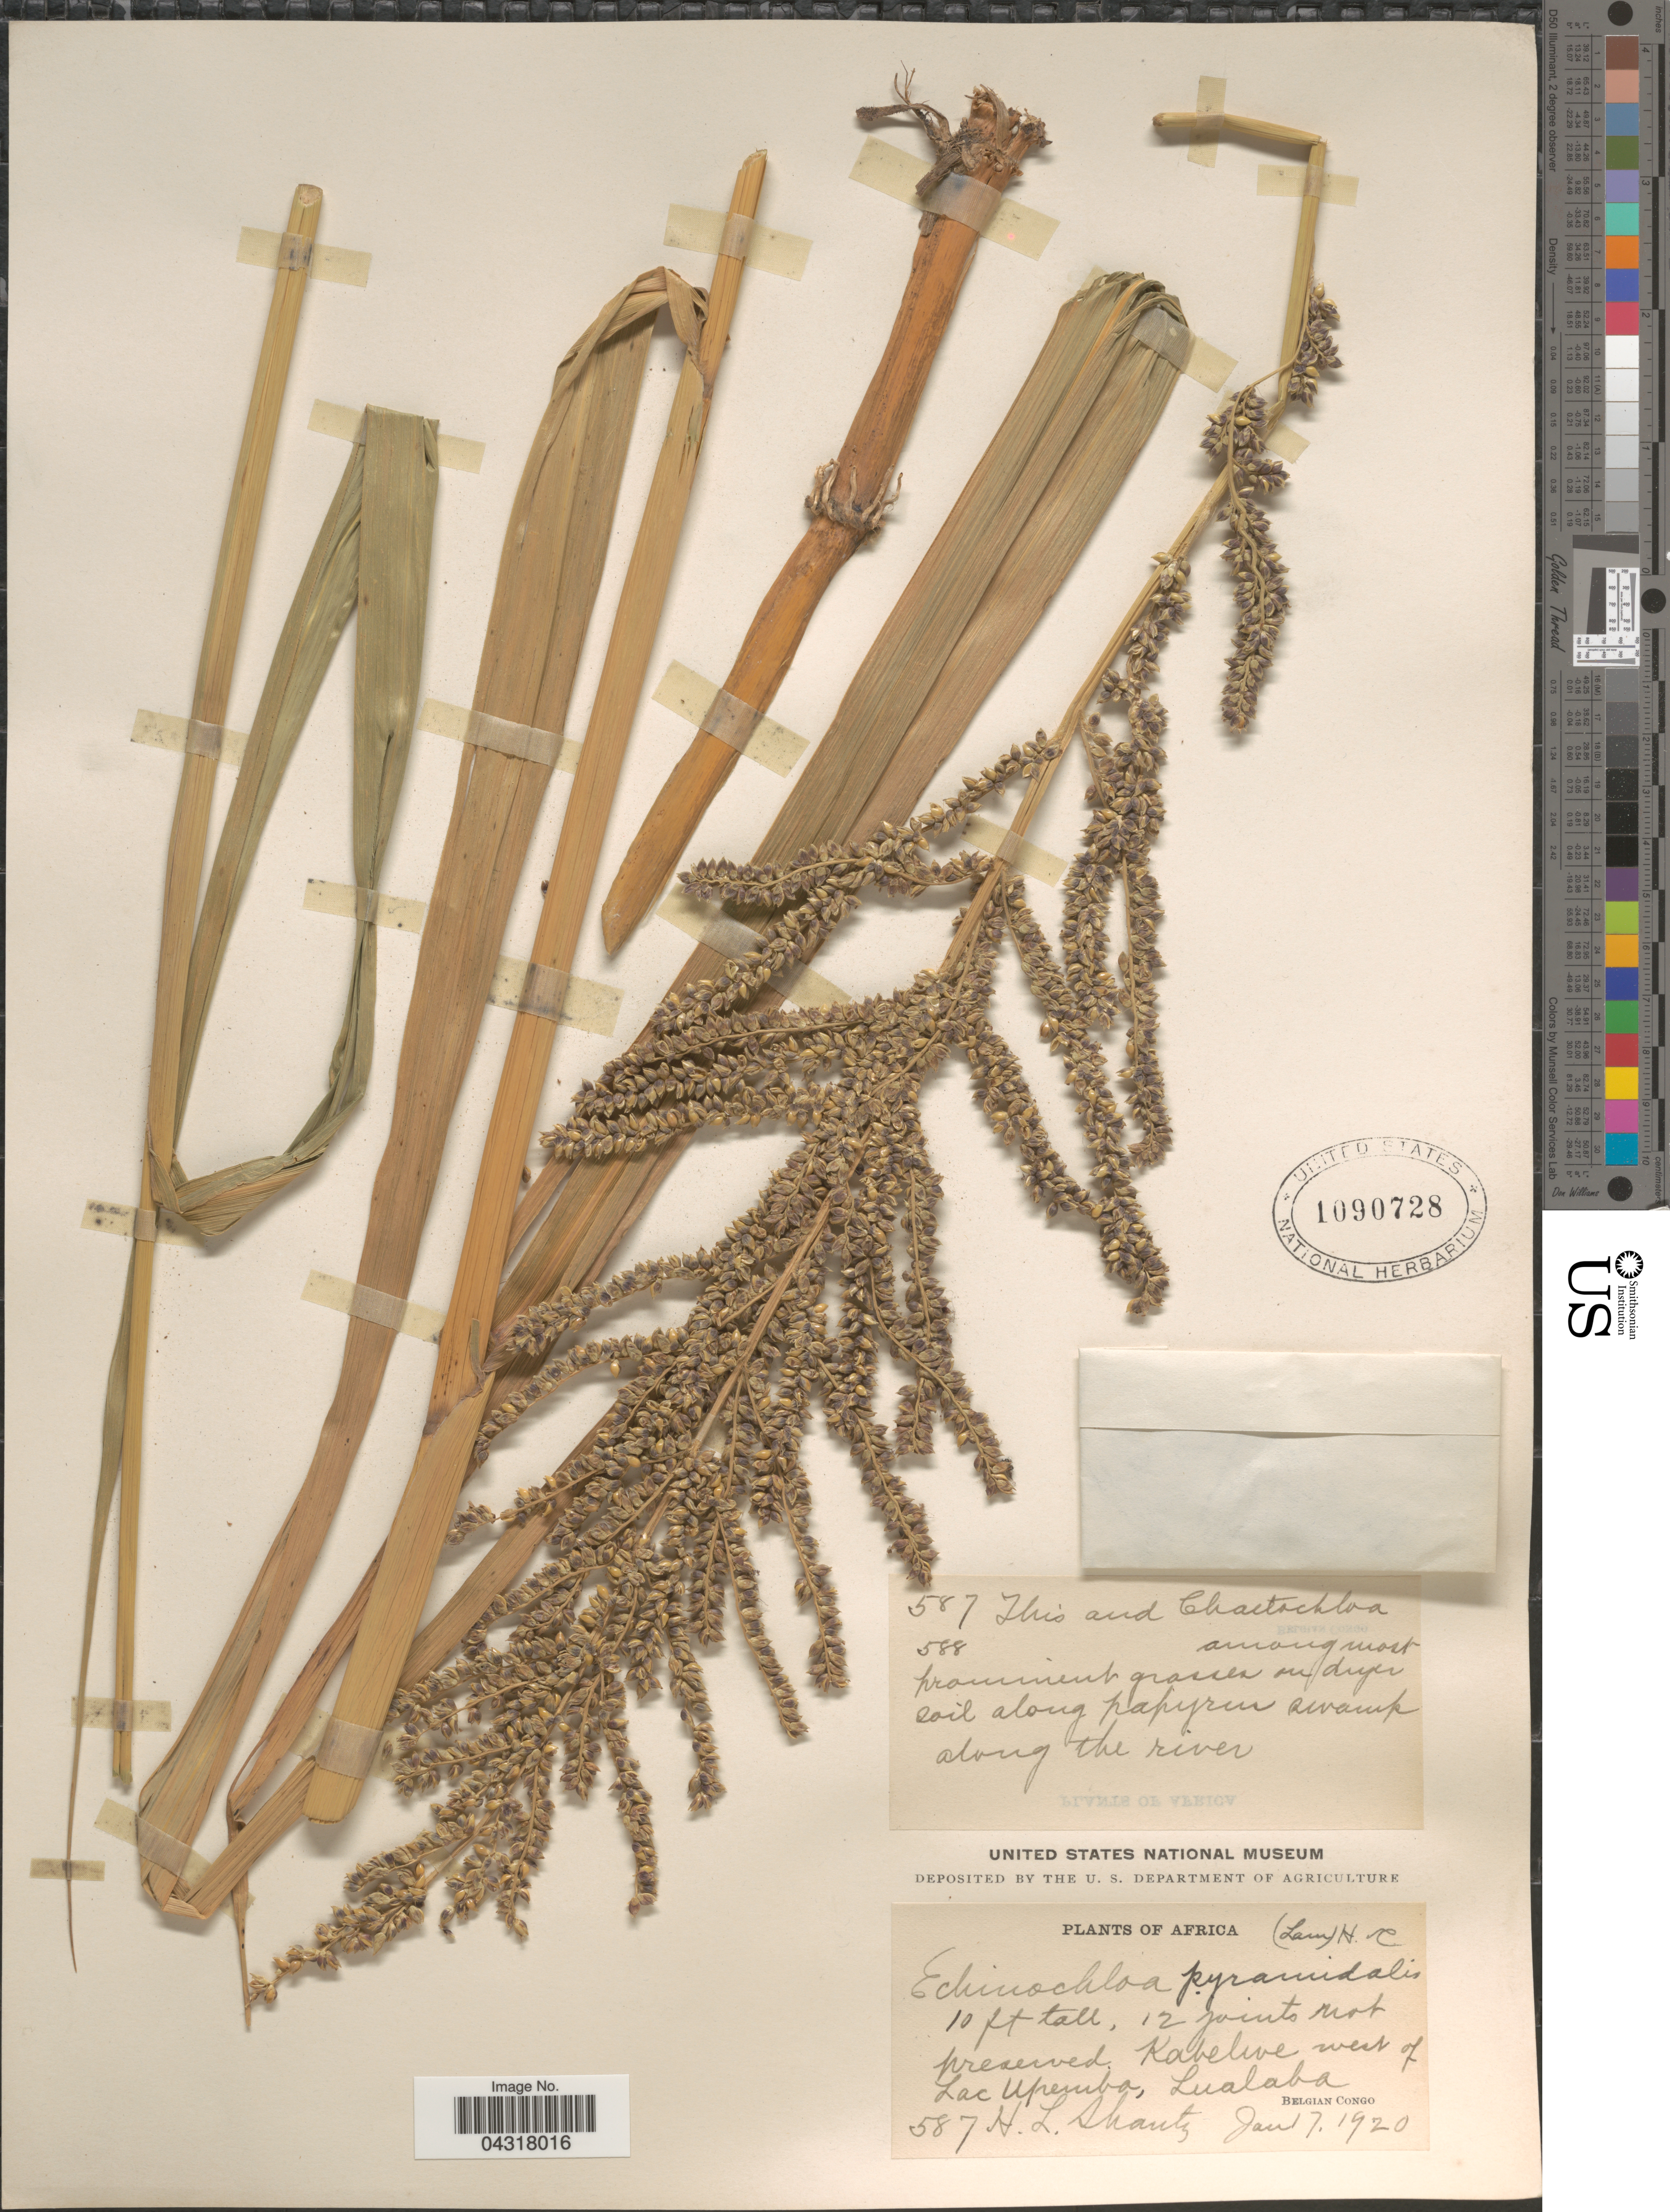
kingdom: Plantae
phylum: Tracheophyta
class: Liliopsida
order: Poales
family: Poaceae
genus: Echinochloa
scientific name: Echinochloa pyramidalis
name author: (Lam.) Hitchc. & Chase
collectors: H. Shantz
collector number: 587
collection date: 1920-01-17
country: Congo, Democratic Republic of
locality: Kabelwe west of Lac Upemba, Lualaba. Belgian Congo.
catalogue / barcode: US 1090728